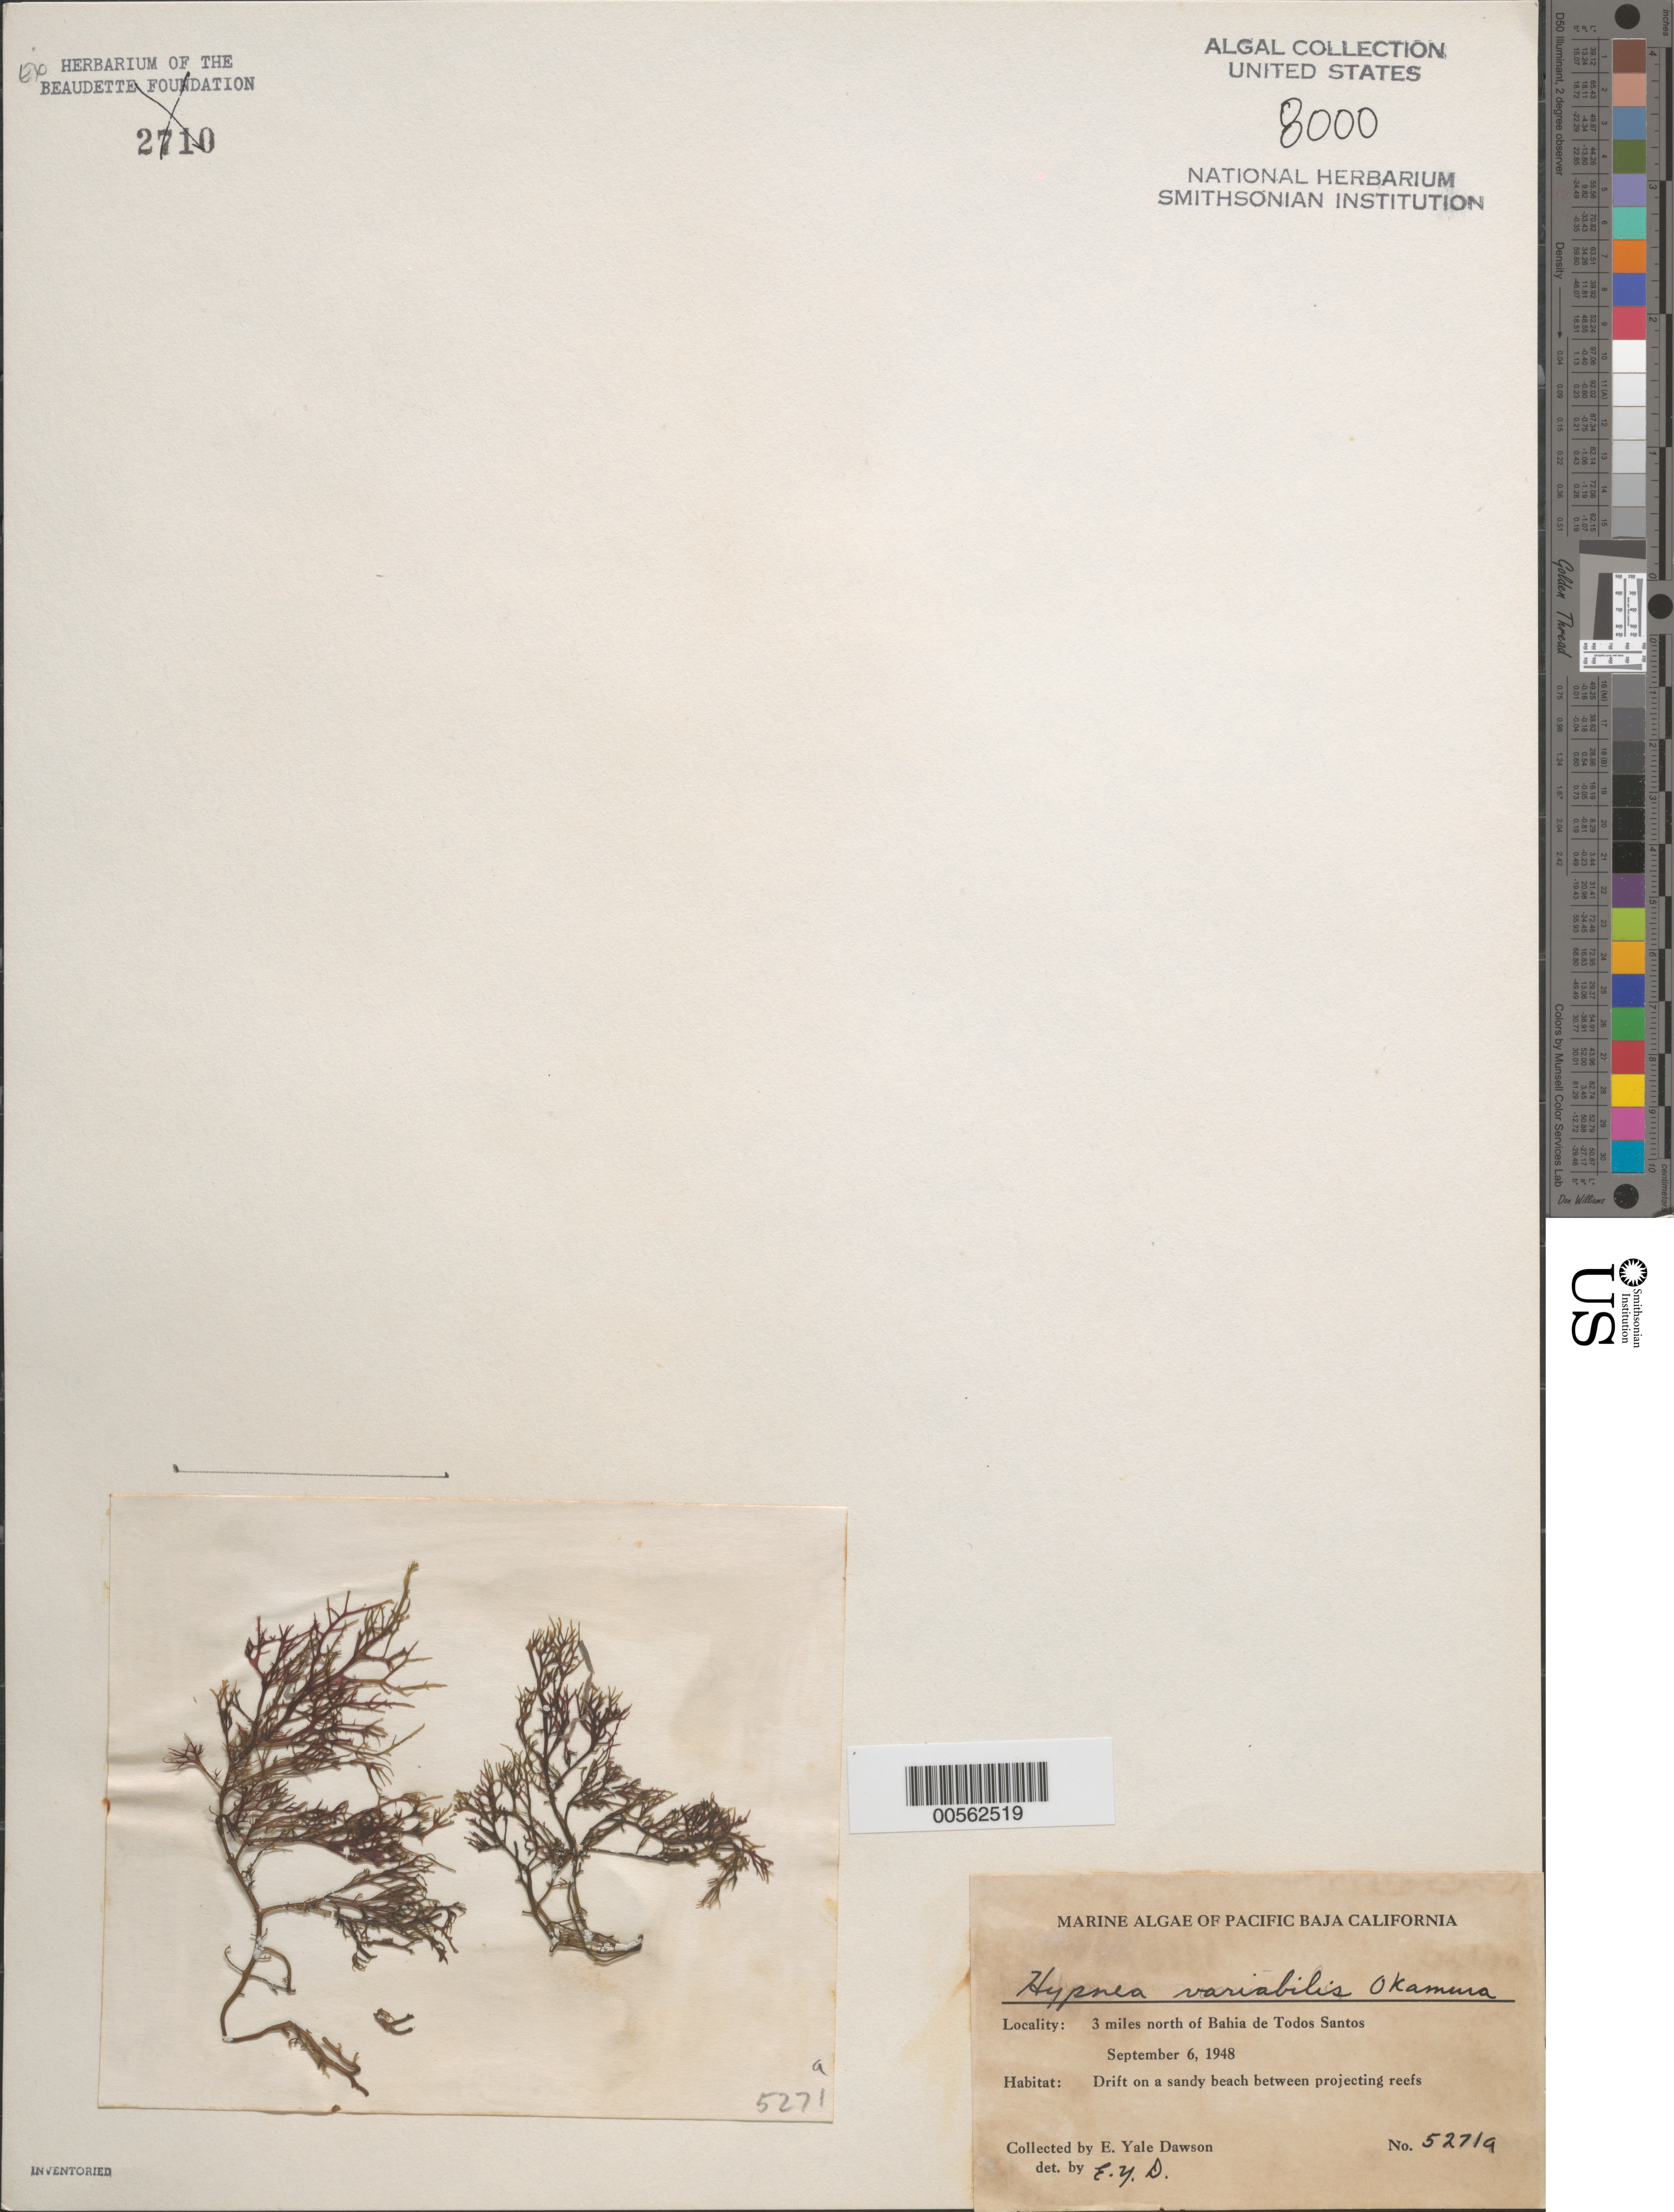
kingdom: Plantae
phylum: Rhodophyta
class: Florideophyceae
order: Gigartinales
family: Cystocloniaceae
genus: Hypnea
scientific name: Hypnea variabilis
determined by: Holguin Q., O.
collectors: E. Y. Dawson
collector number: EYD 5271a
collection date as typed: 06 Sep 1948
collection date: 1948-09-06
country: Mexico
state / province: Baja California Sur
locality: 3 miles north of Bahia de Todos Santos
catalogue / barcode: US 8000